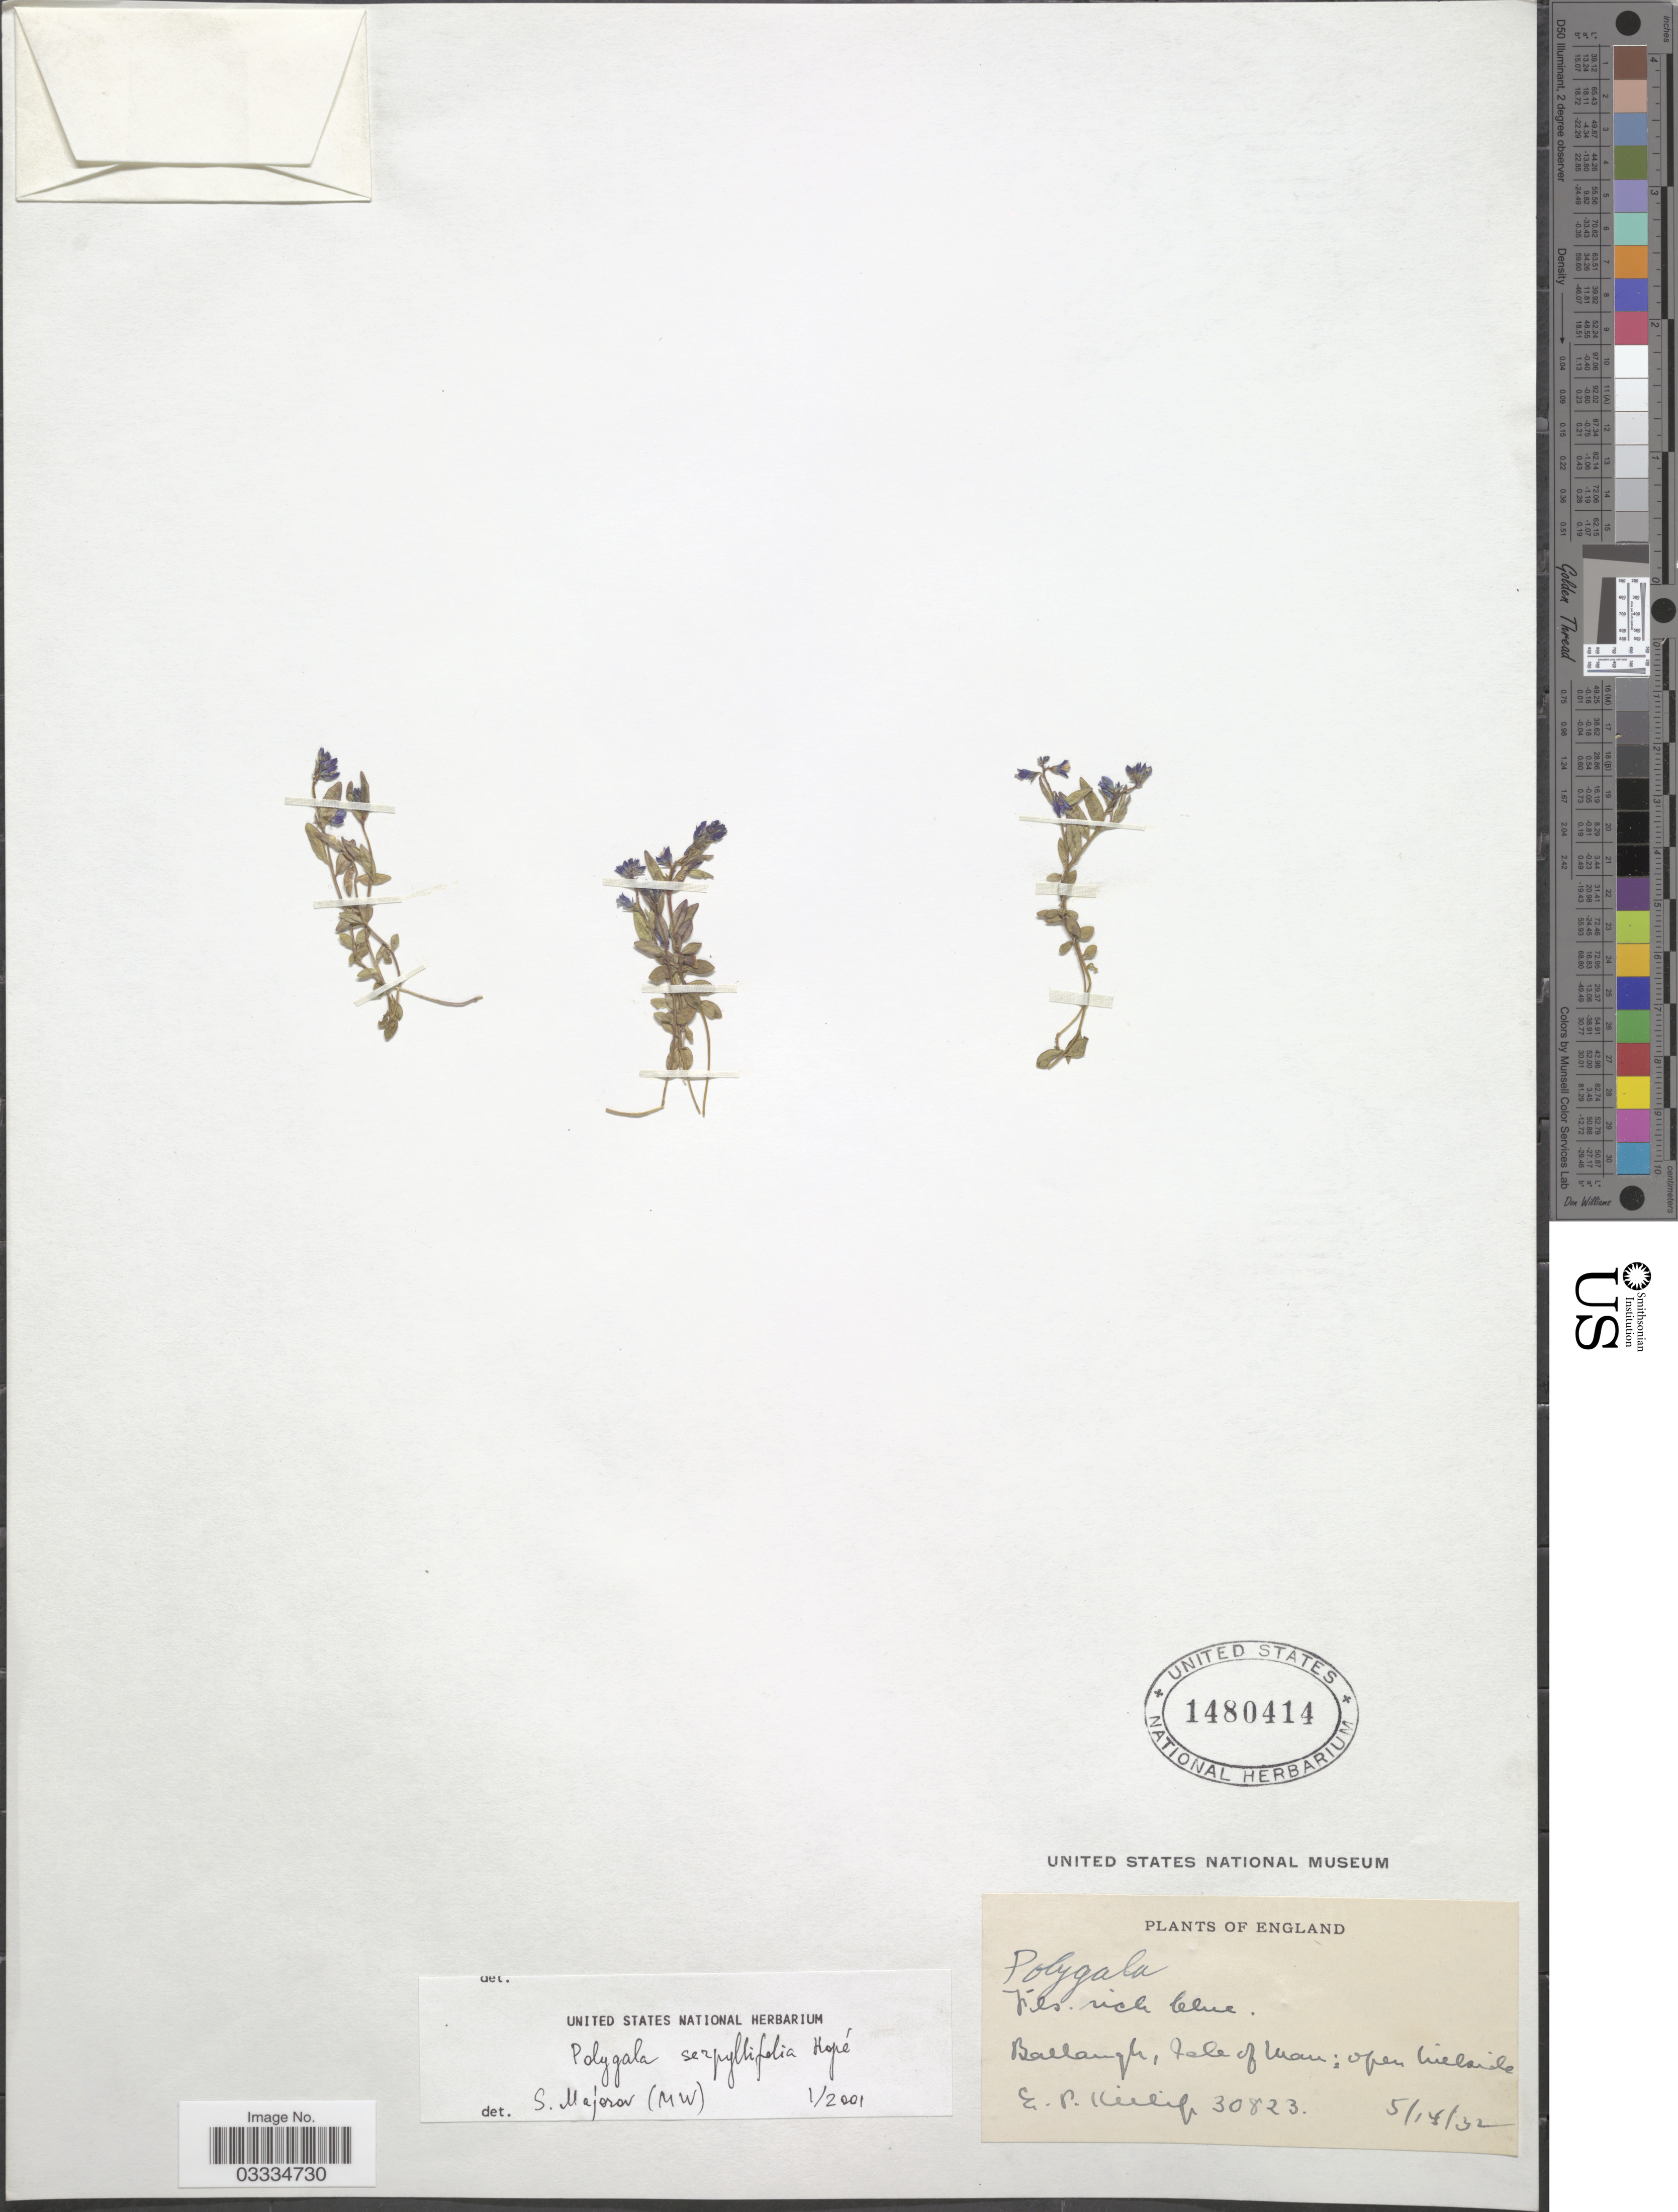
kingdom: Plantae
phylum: Tracheophyta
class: Magnoliopsida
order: Fabales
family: Polygalaceae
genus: Polygala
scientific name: Polygala serpyllacea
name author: Weihe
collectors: E. P. Killip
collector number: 30823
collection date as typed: Transcribed d/m/y: 14/5/32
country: United Kingdom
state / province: England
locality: Ballangh, Isle of Man; open hillside.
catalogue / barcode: US 1480414